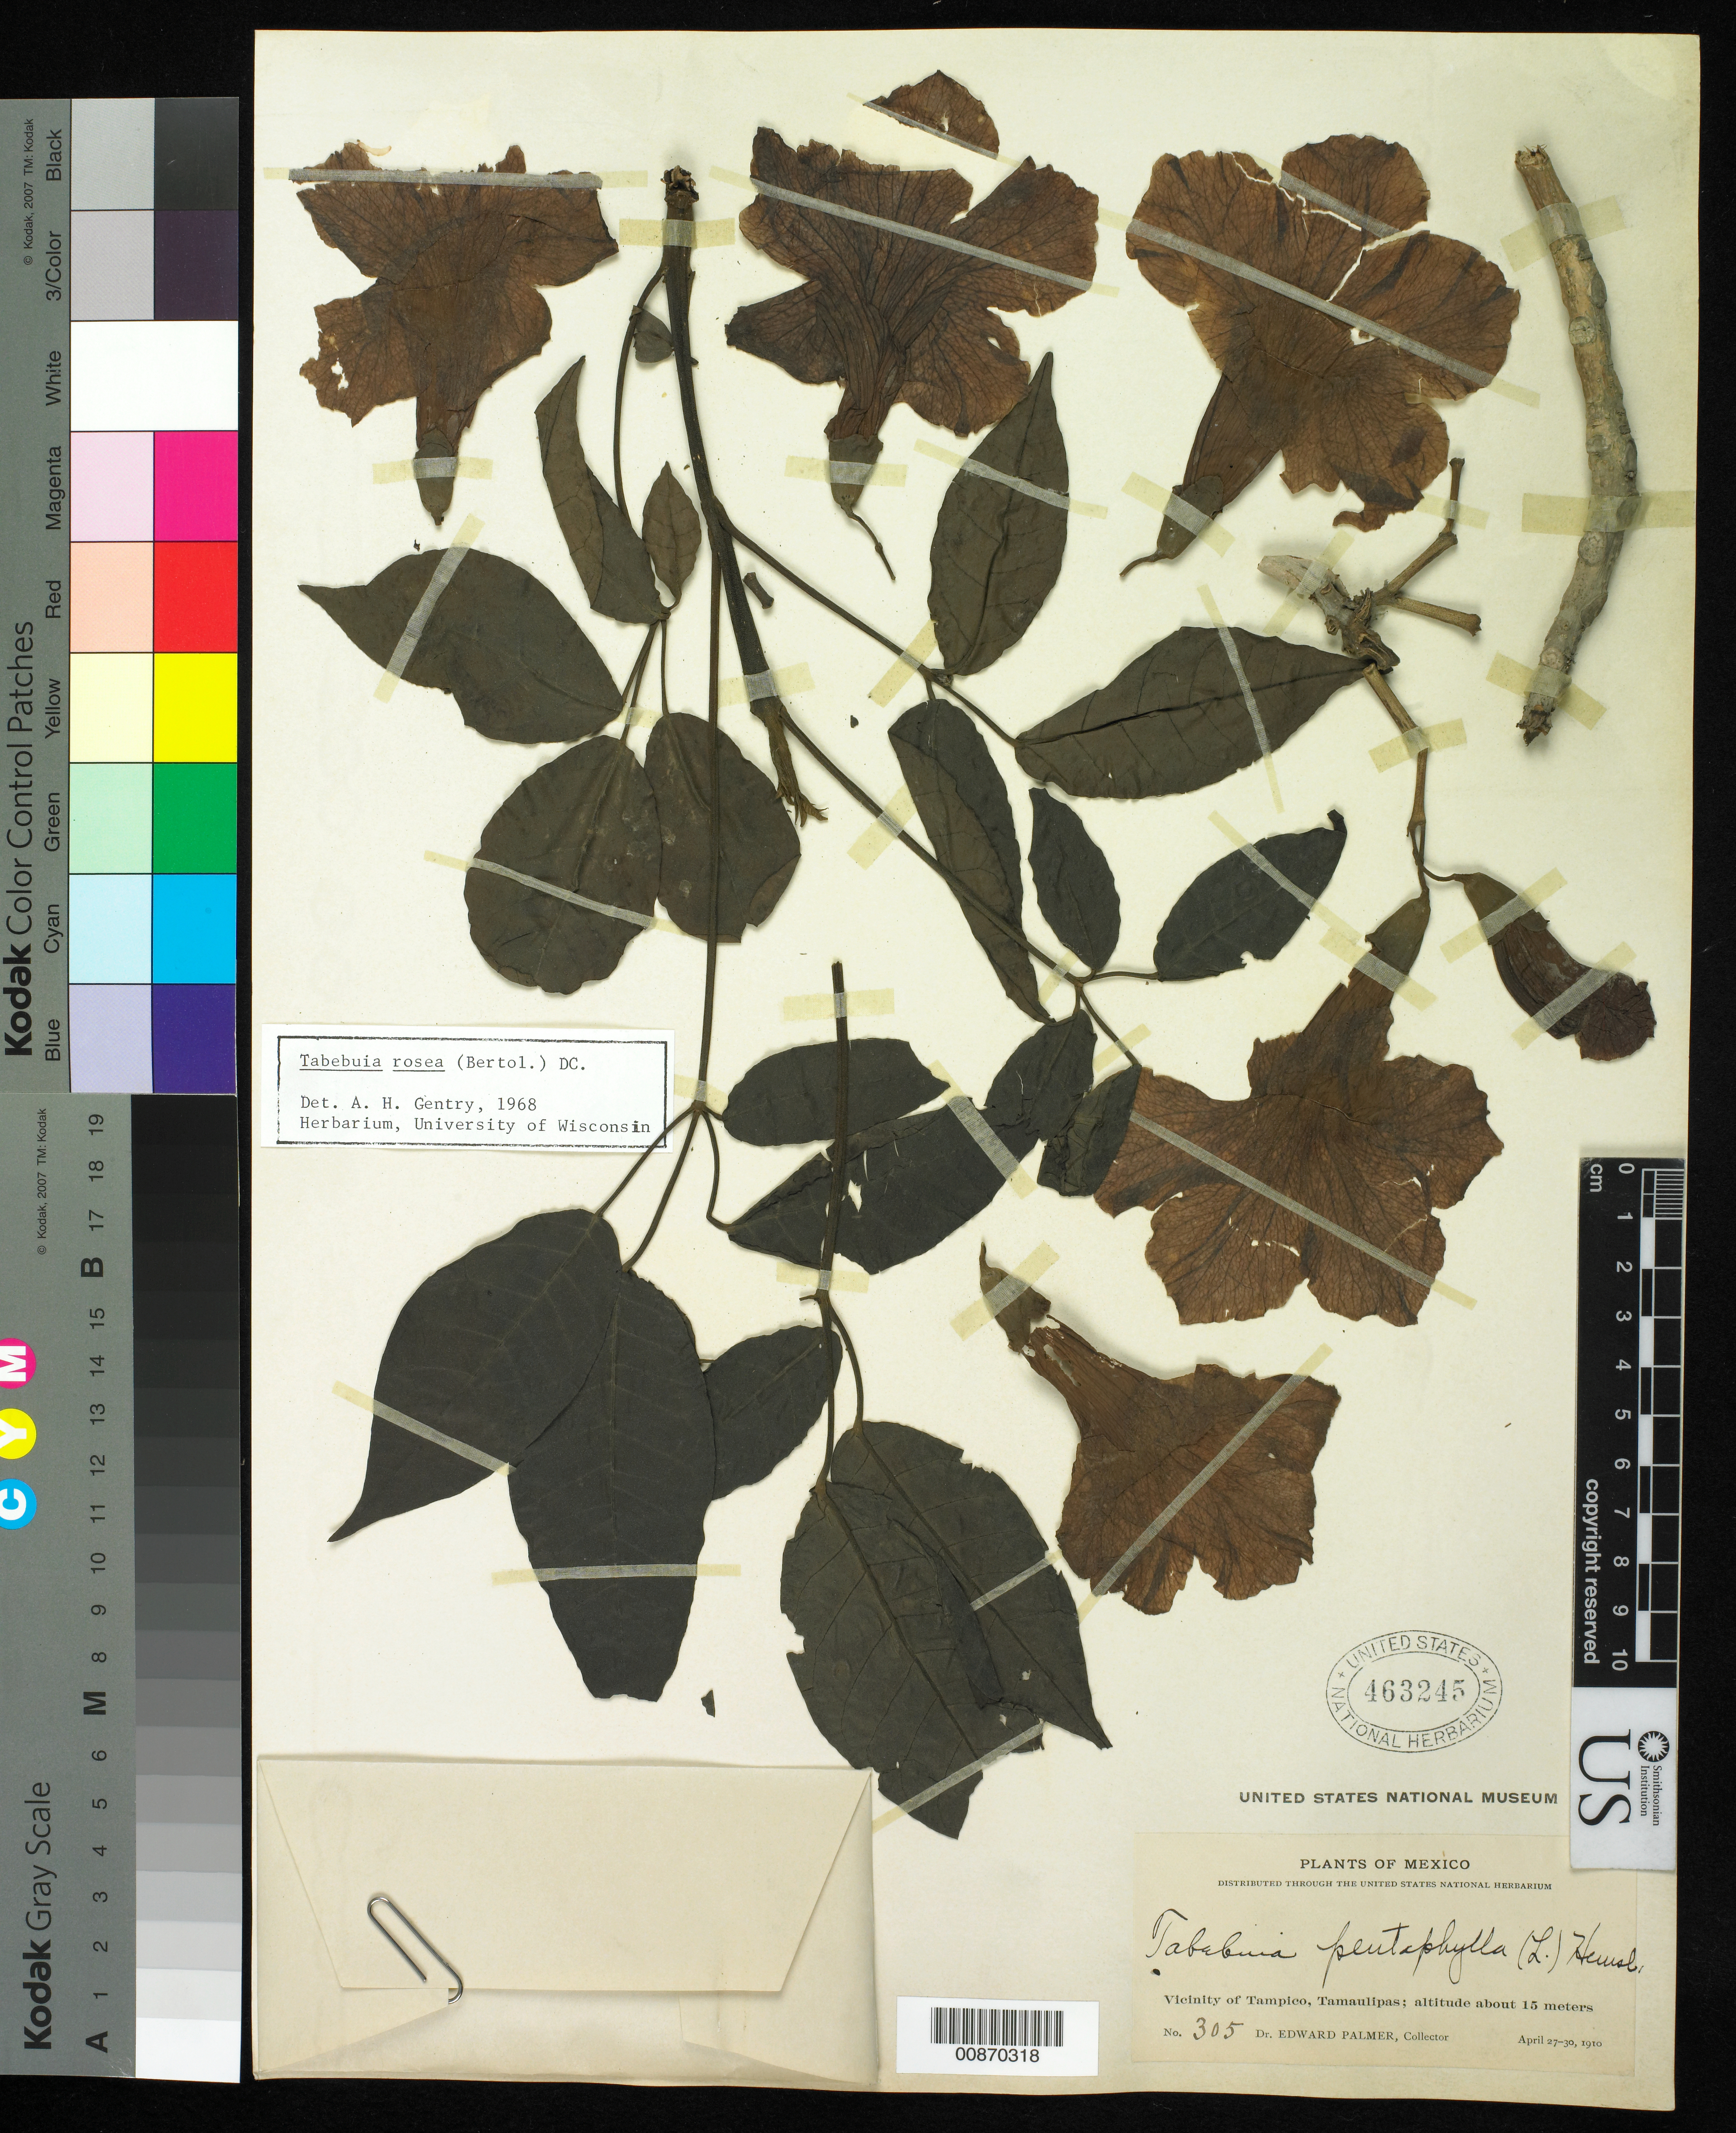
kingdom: Plantae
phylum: Tracheophyta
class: Magnoliopsida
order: Lamiales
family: Bignoniaceae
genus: Tabebuia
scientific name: Tabebuia rosea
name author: (Bertol.) DC.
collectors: E. Palmer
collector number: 305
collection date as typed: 27 Apr 1910 to 30 Apr 1910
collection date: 1910-04-27/1910-04-30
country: Mexico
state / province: Tamaulipas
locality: Vicinity of Tampico, Tamaulipas.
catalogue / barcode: US 463245